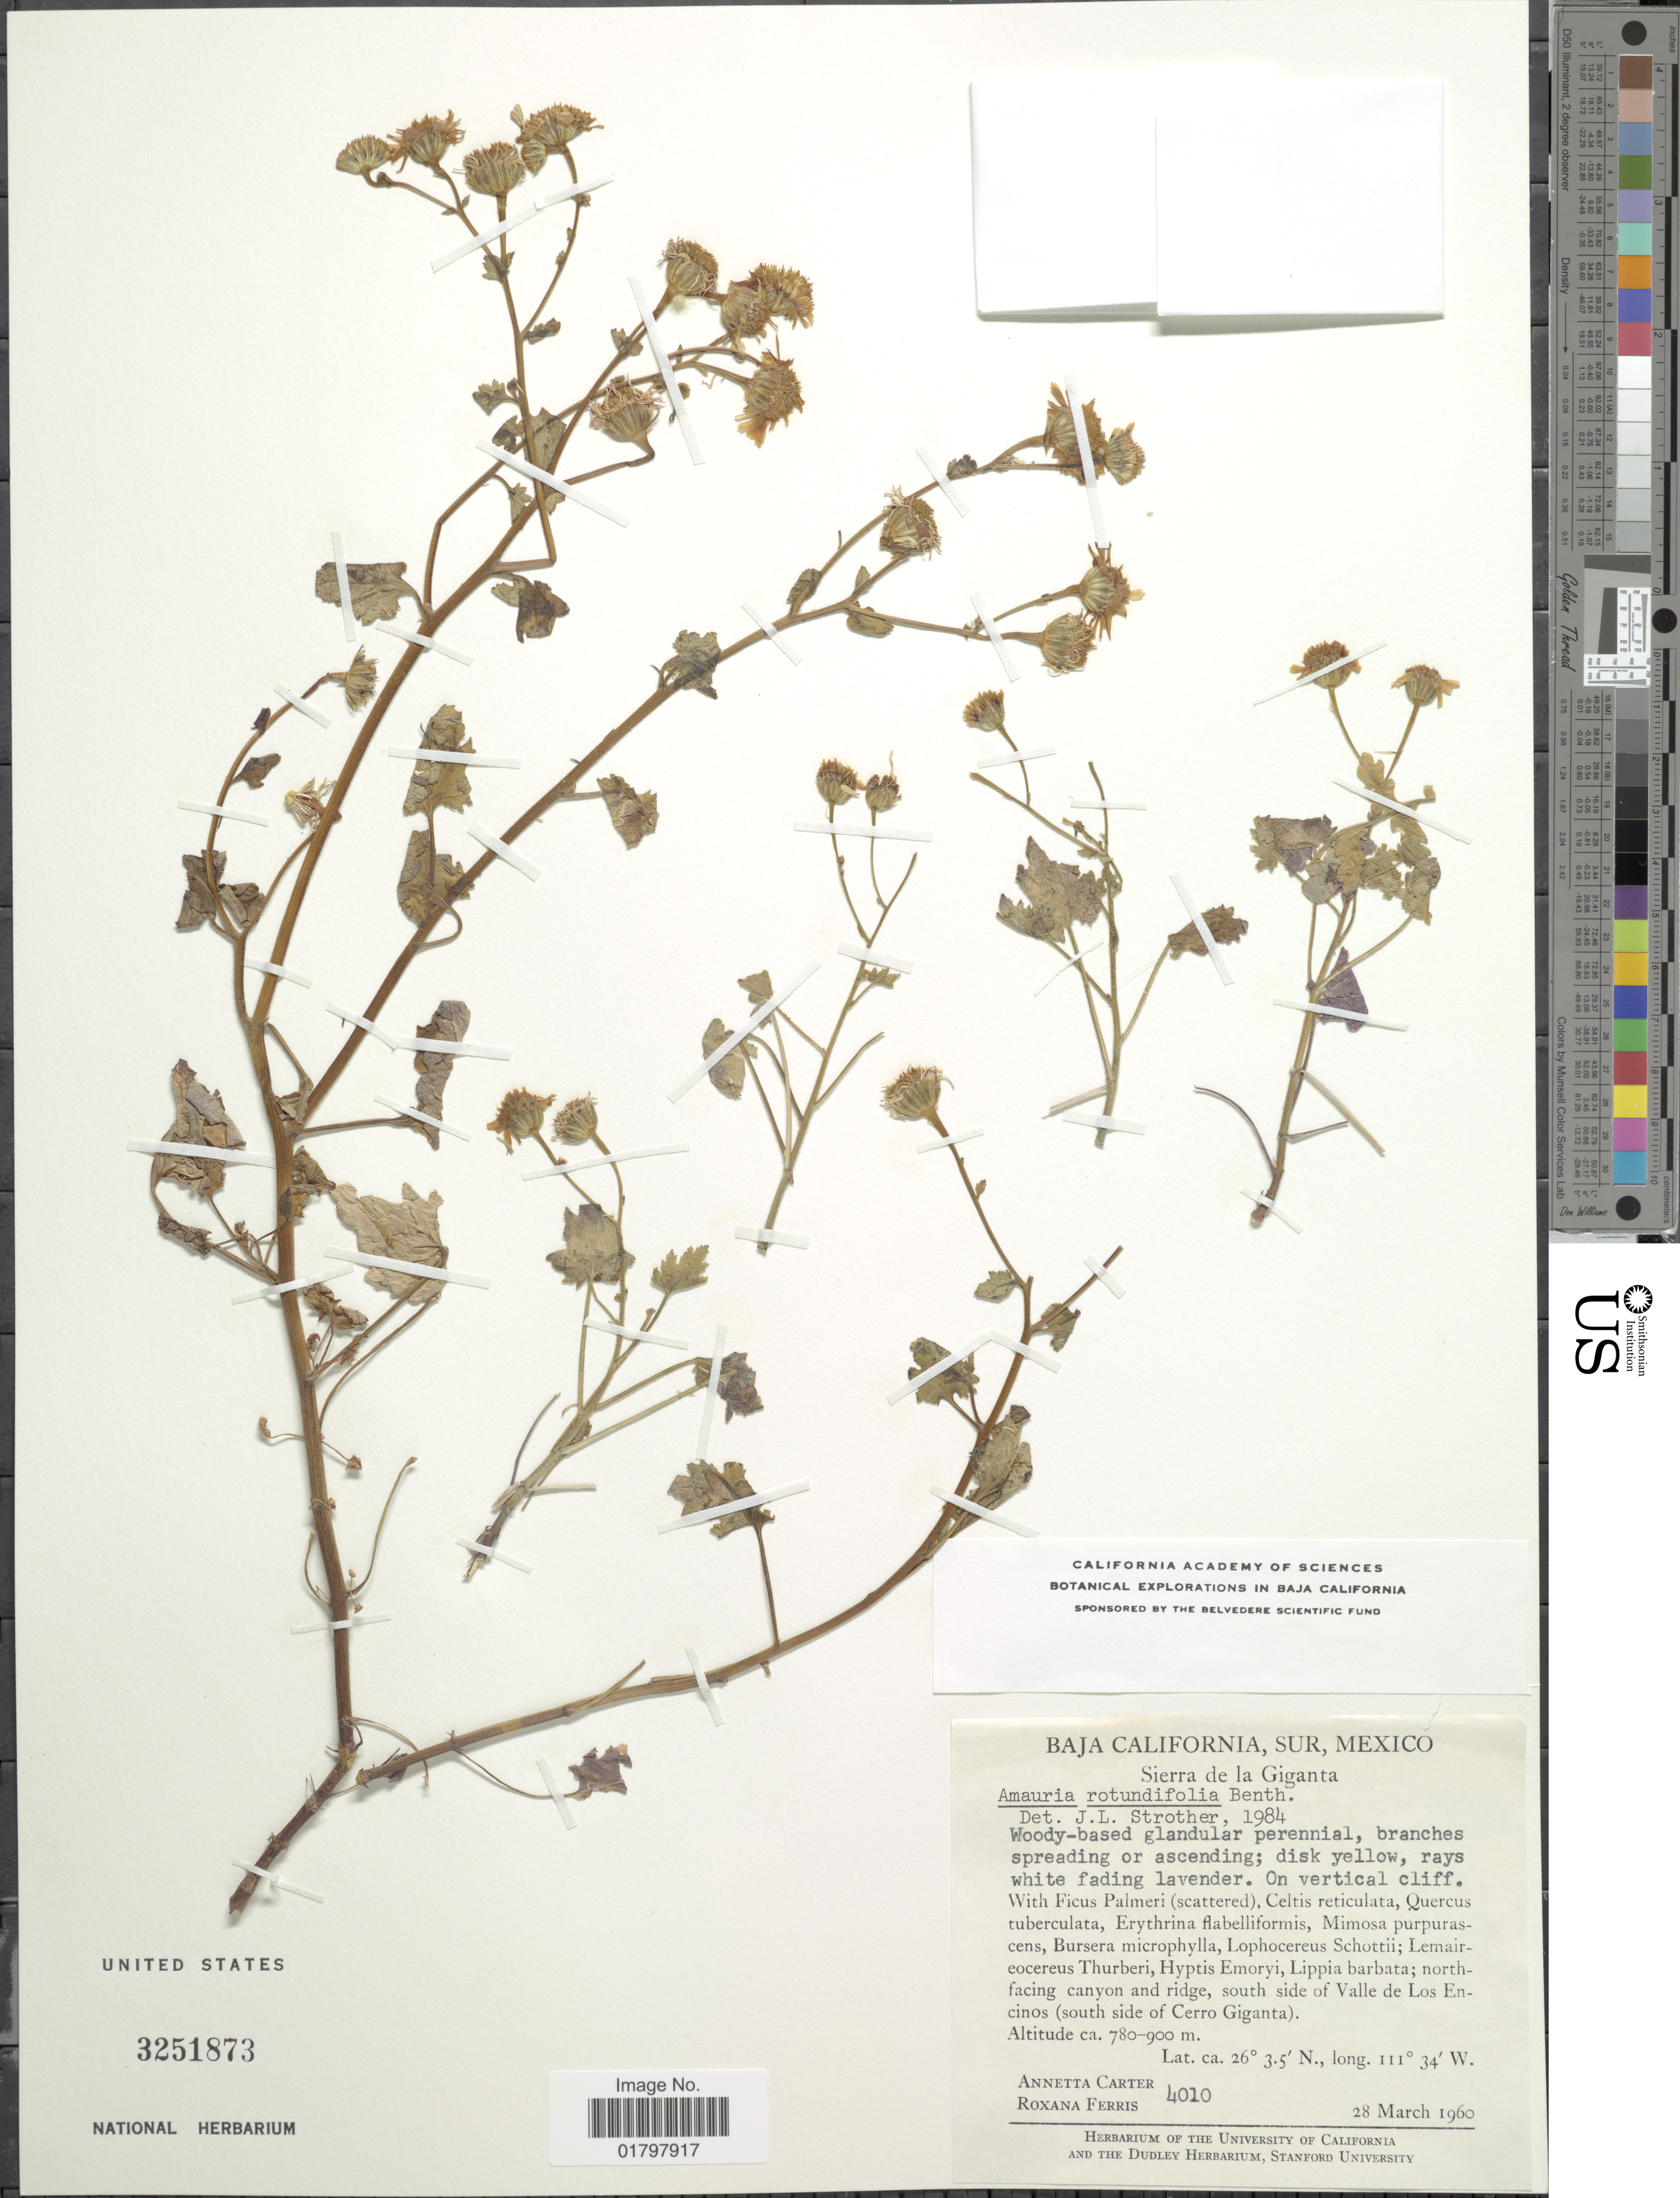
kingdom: Plantae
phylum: Tracheophyta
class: Magnoliopsida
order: Asterales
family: Asteraceae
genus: Amauria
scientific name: Amauria rotundifolia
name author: Benth.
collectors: A. Carter & R. S. Ferris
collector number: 4010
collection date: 1960-03-28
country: Mexico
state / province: Baja California Sur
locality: Sierra de la Giganta. North-facing canyon and ridge, south side of Valle de Los Encinos (south side of Cerro Giganta)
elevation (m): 780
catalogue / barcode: US 3251873